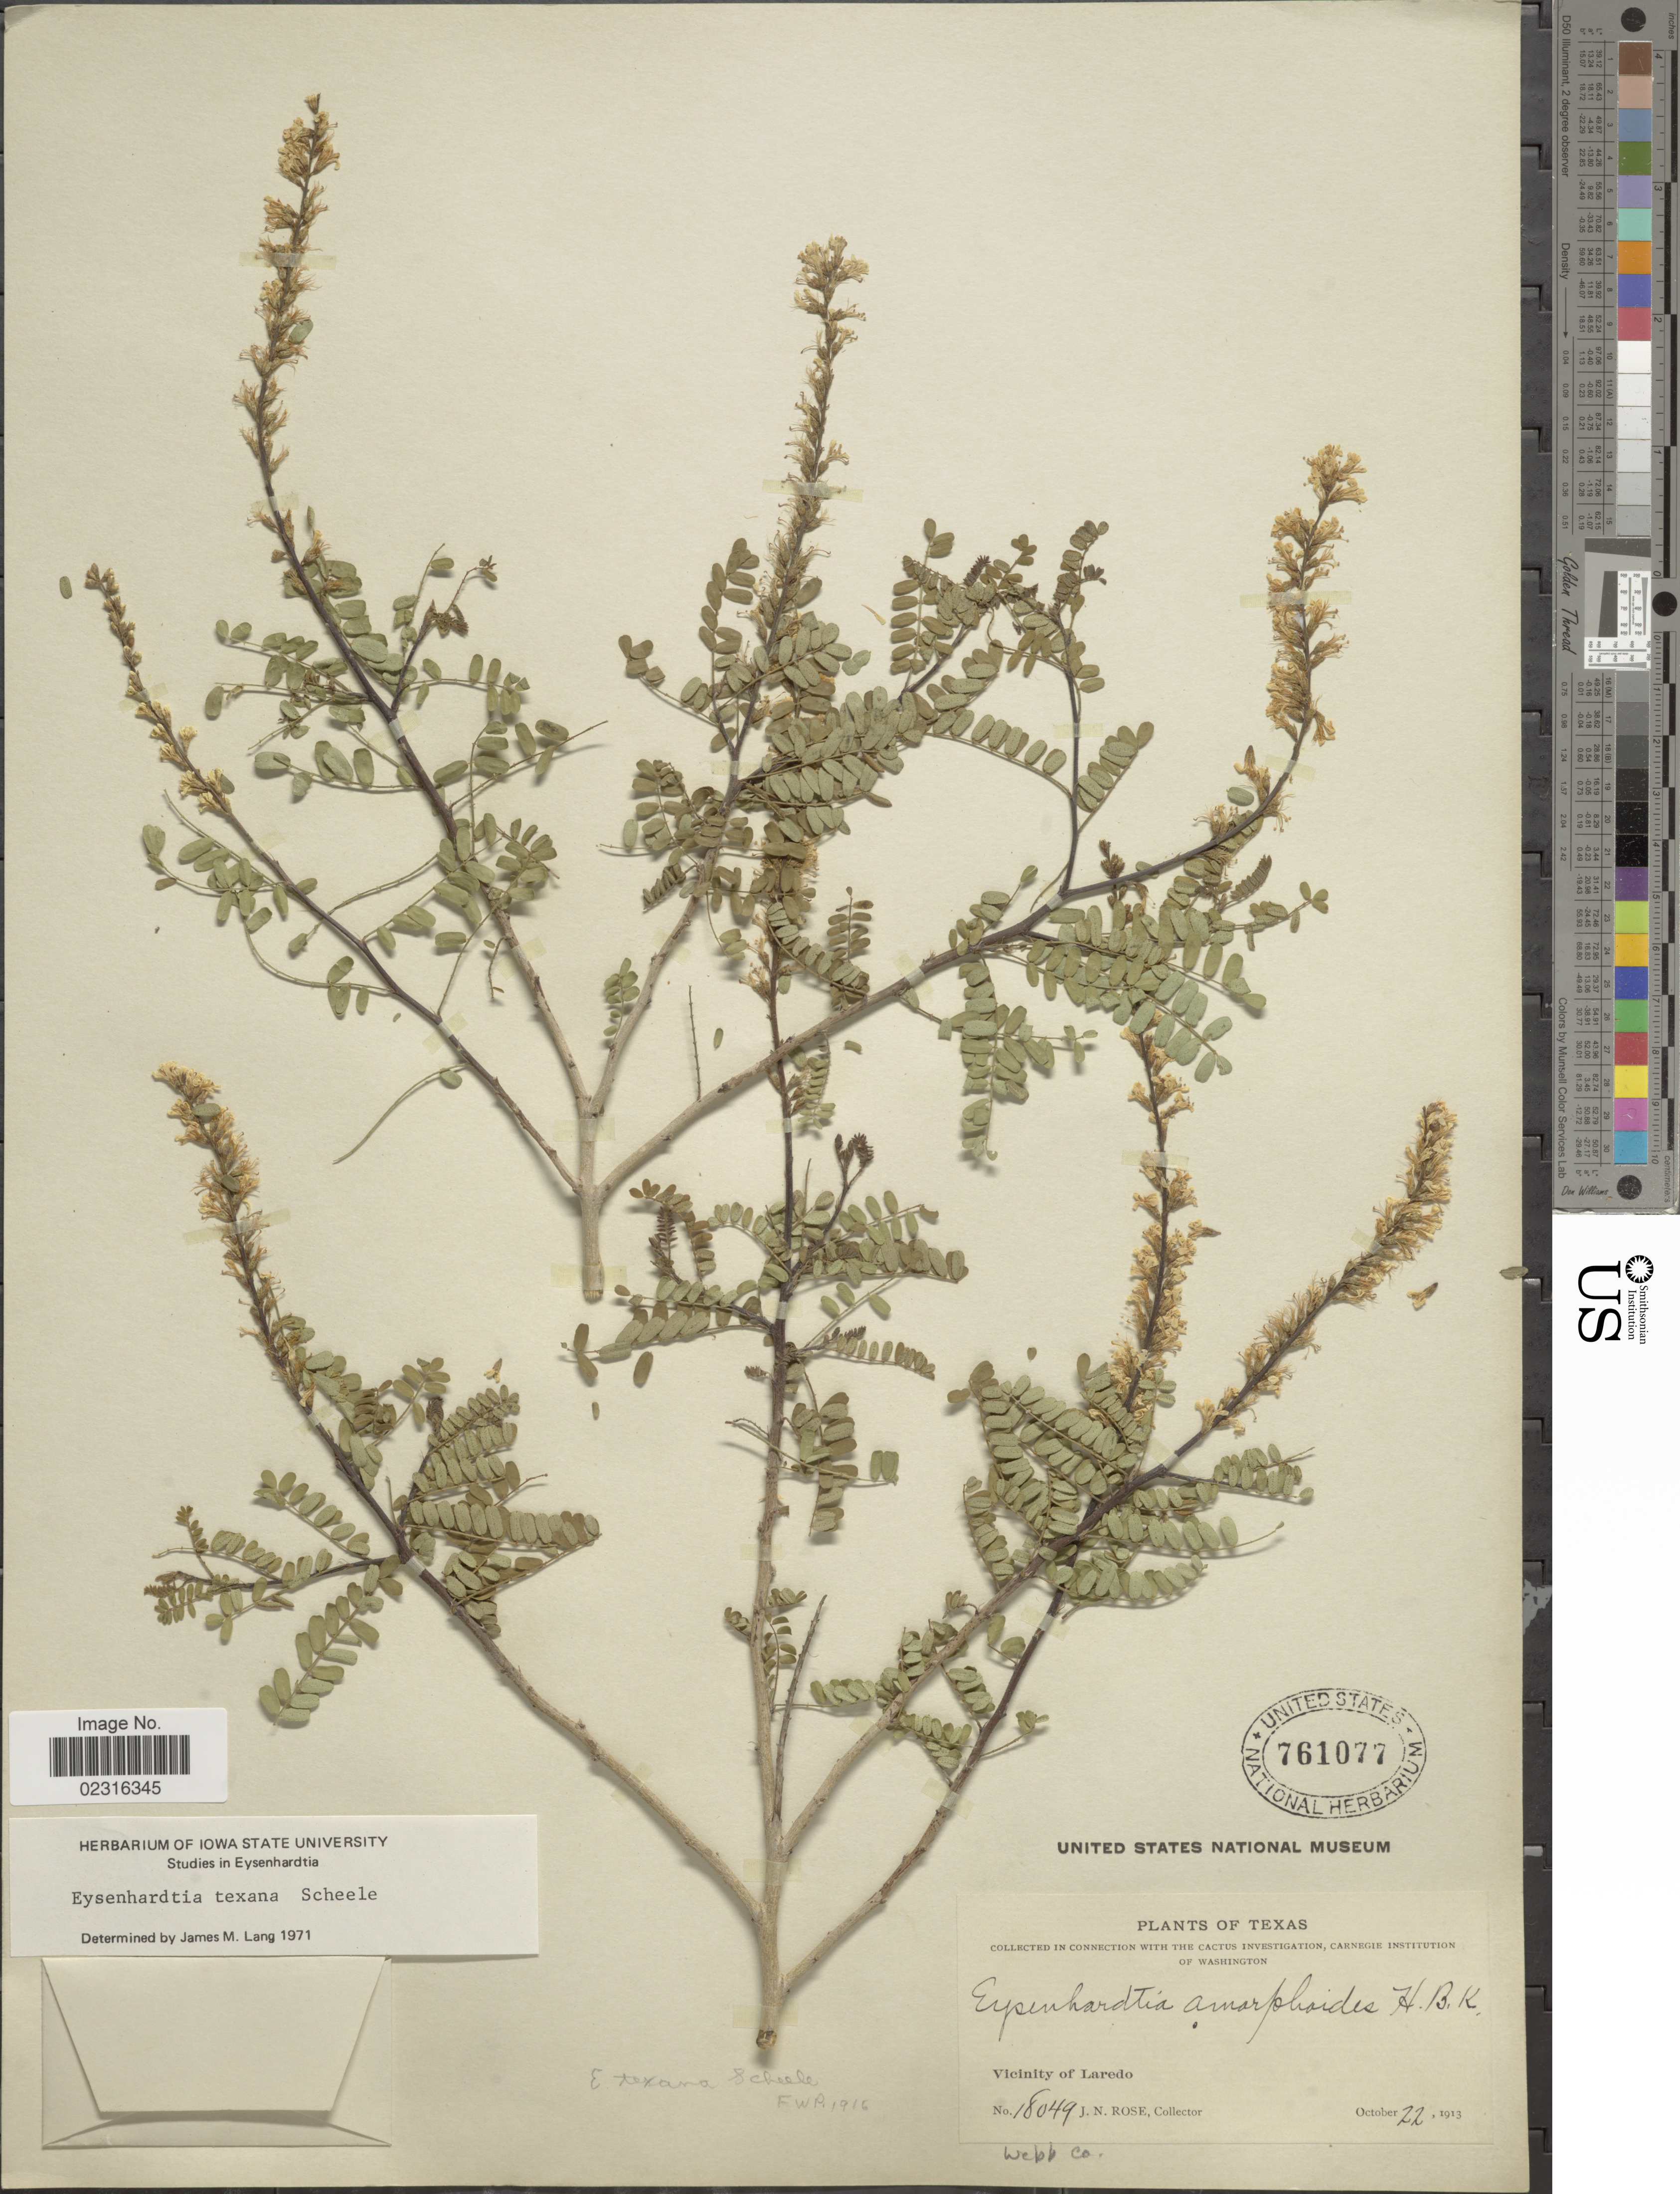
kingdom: Plantae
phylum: Tracheophyta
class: Magnoliopsida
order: Fabales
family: Fabaceae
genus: Eysenhardtia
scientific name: Eysenhardtia texana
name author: Scheele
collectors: J. N. Rose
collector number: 18049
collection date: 1913-10-22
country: United States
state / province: Texas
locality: Vicinity of Laredo, Webb Co.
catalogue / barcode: US 761077